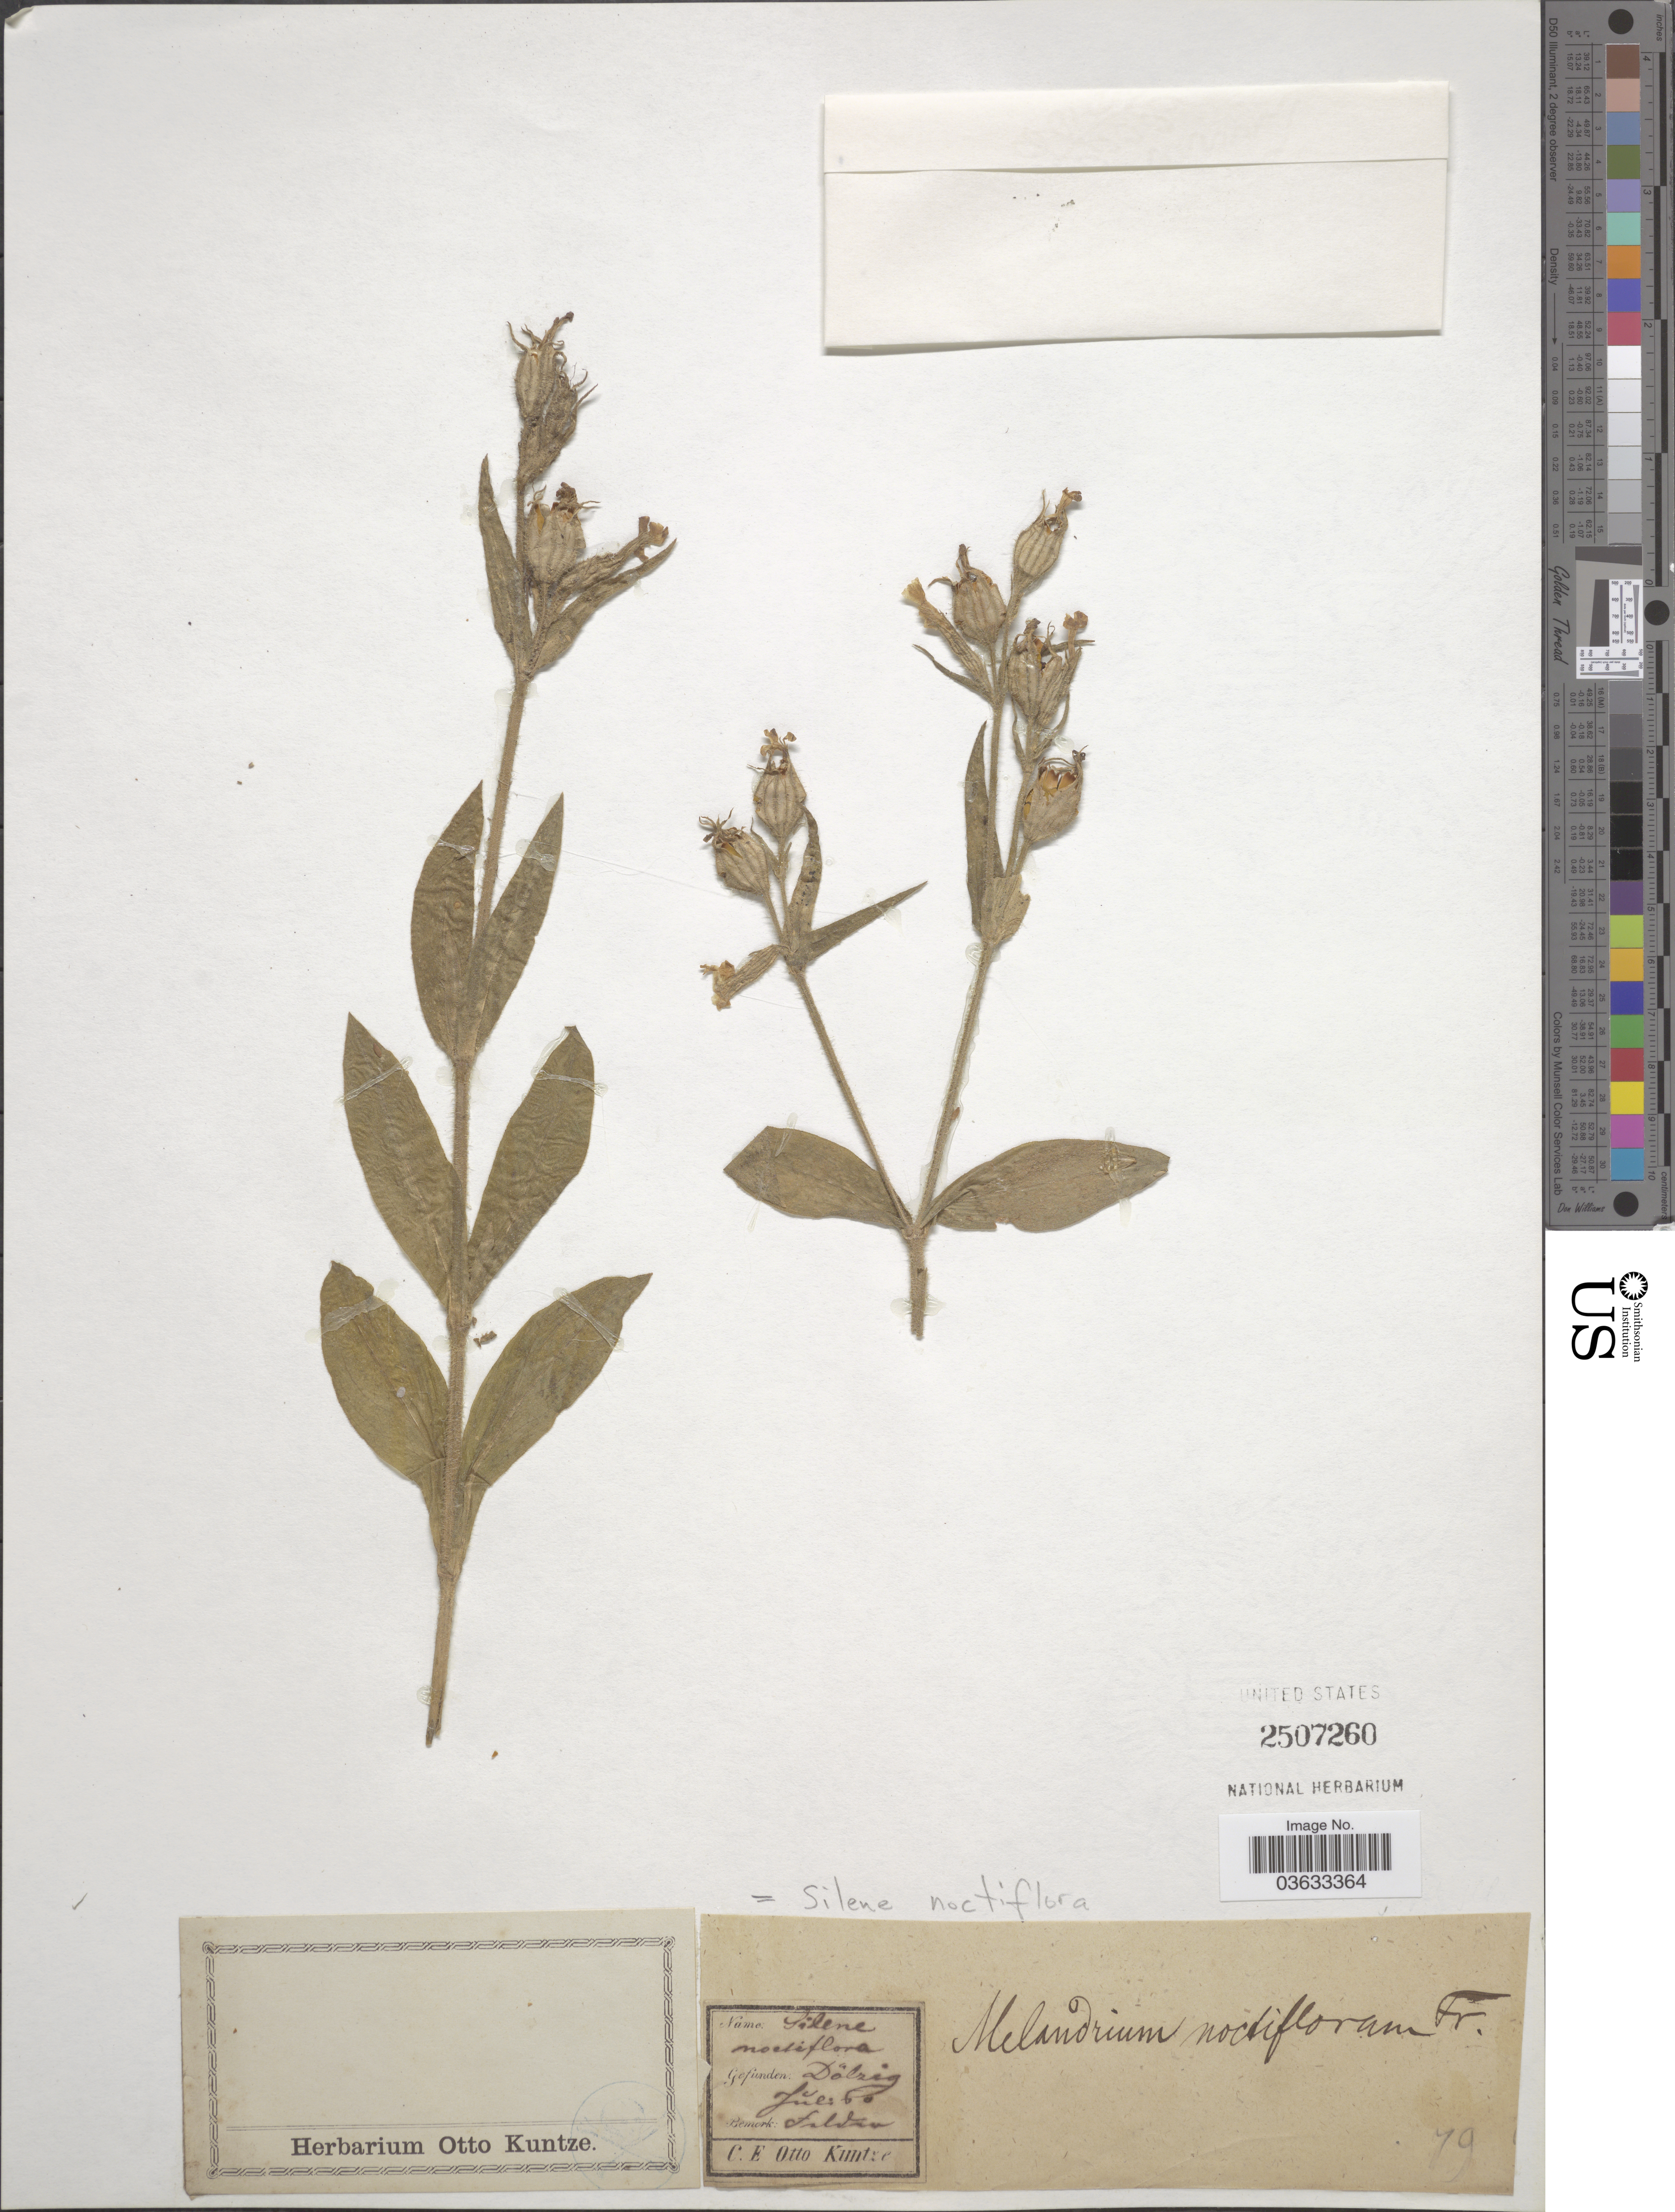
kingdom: Plantae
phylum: Tracheophyta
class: Magnoliopsida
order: Caryophyllales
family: Caryophyllaceae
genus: Silene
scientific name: Silene noctiflora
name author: L.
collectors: C.E.O. Kuntze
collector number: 79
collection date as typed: Transcribed d/m/y: /7/60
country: Germany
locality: Dölzig.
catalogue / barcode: US 2507260